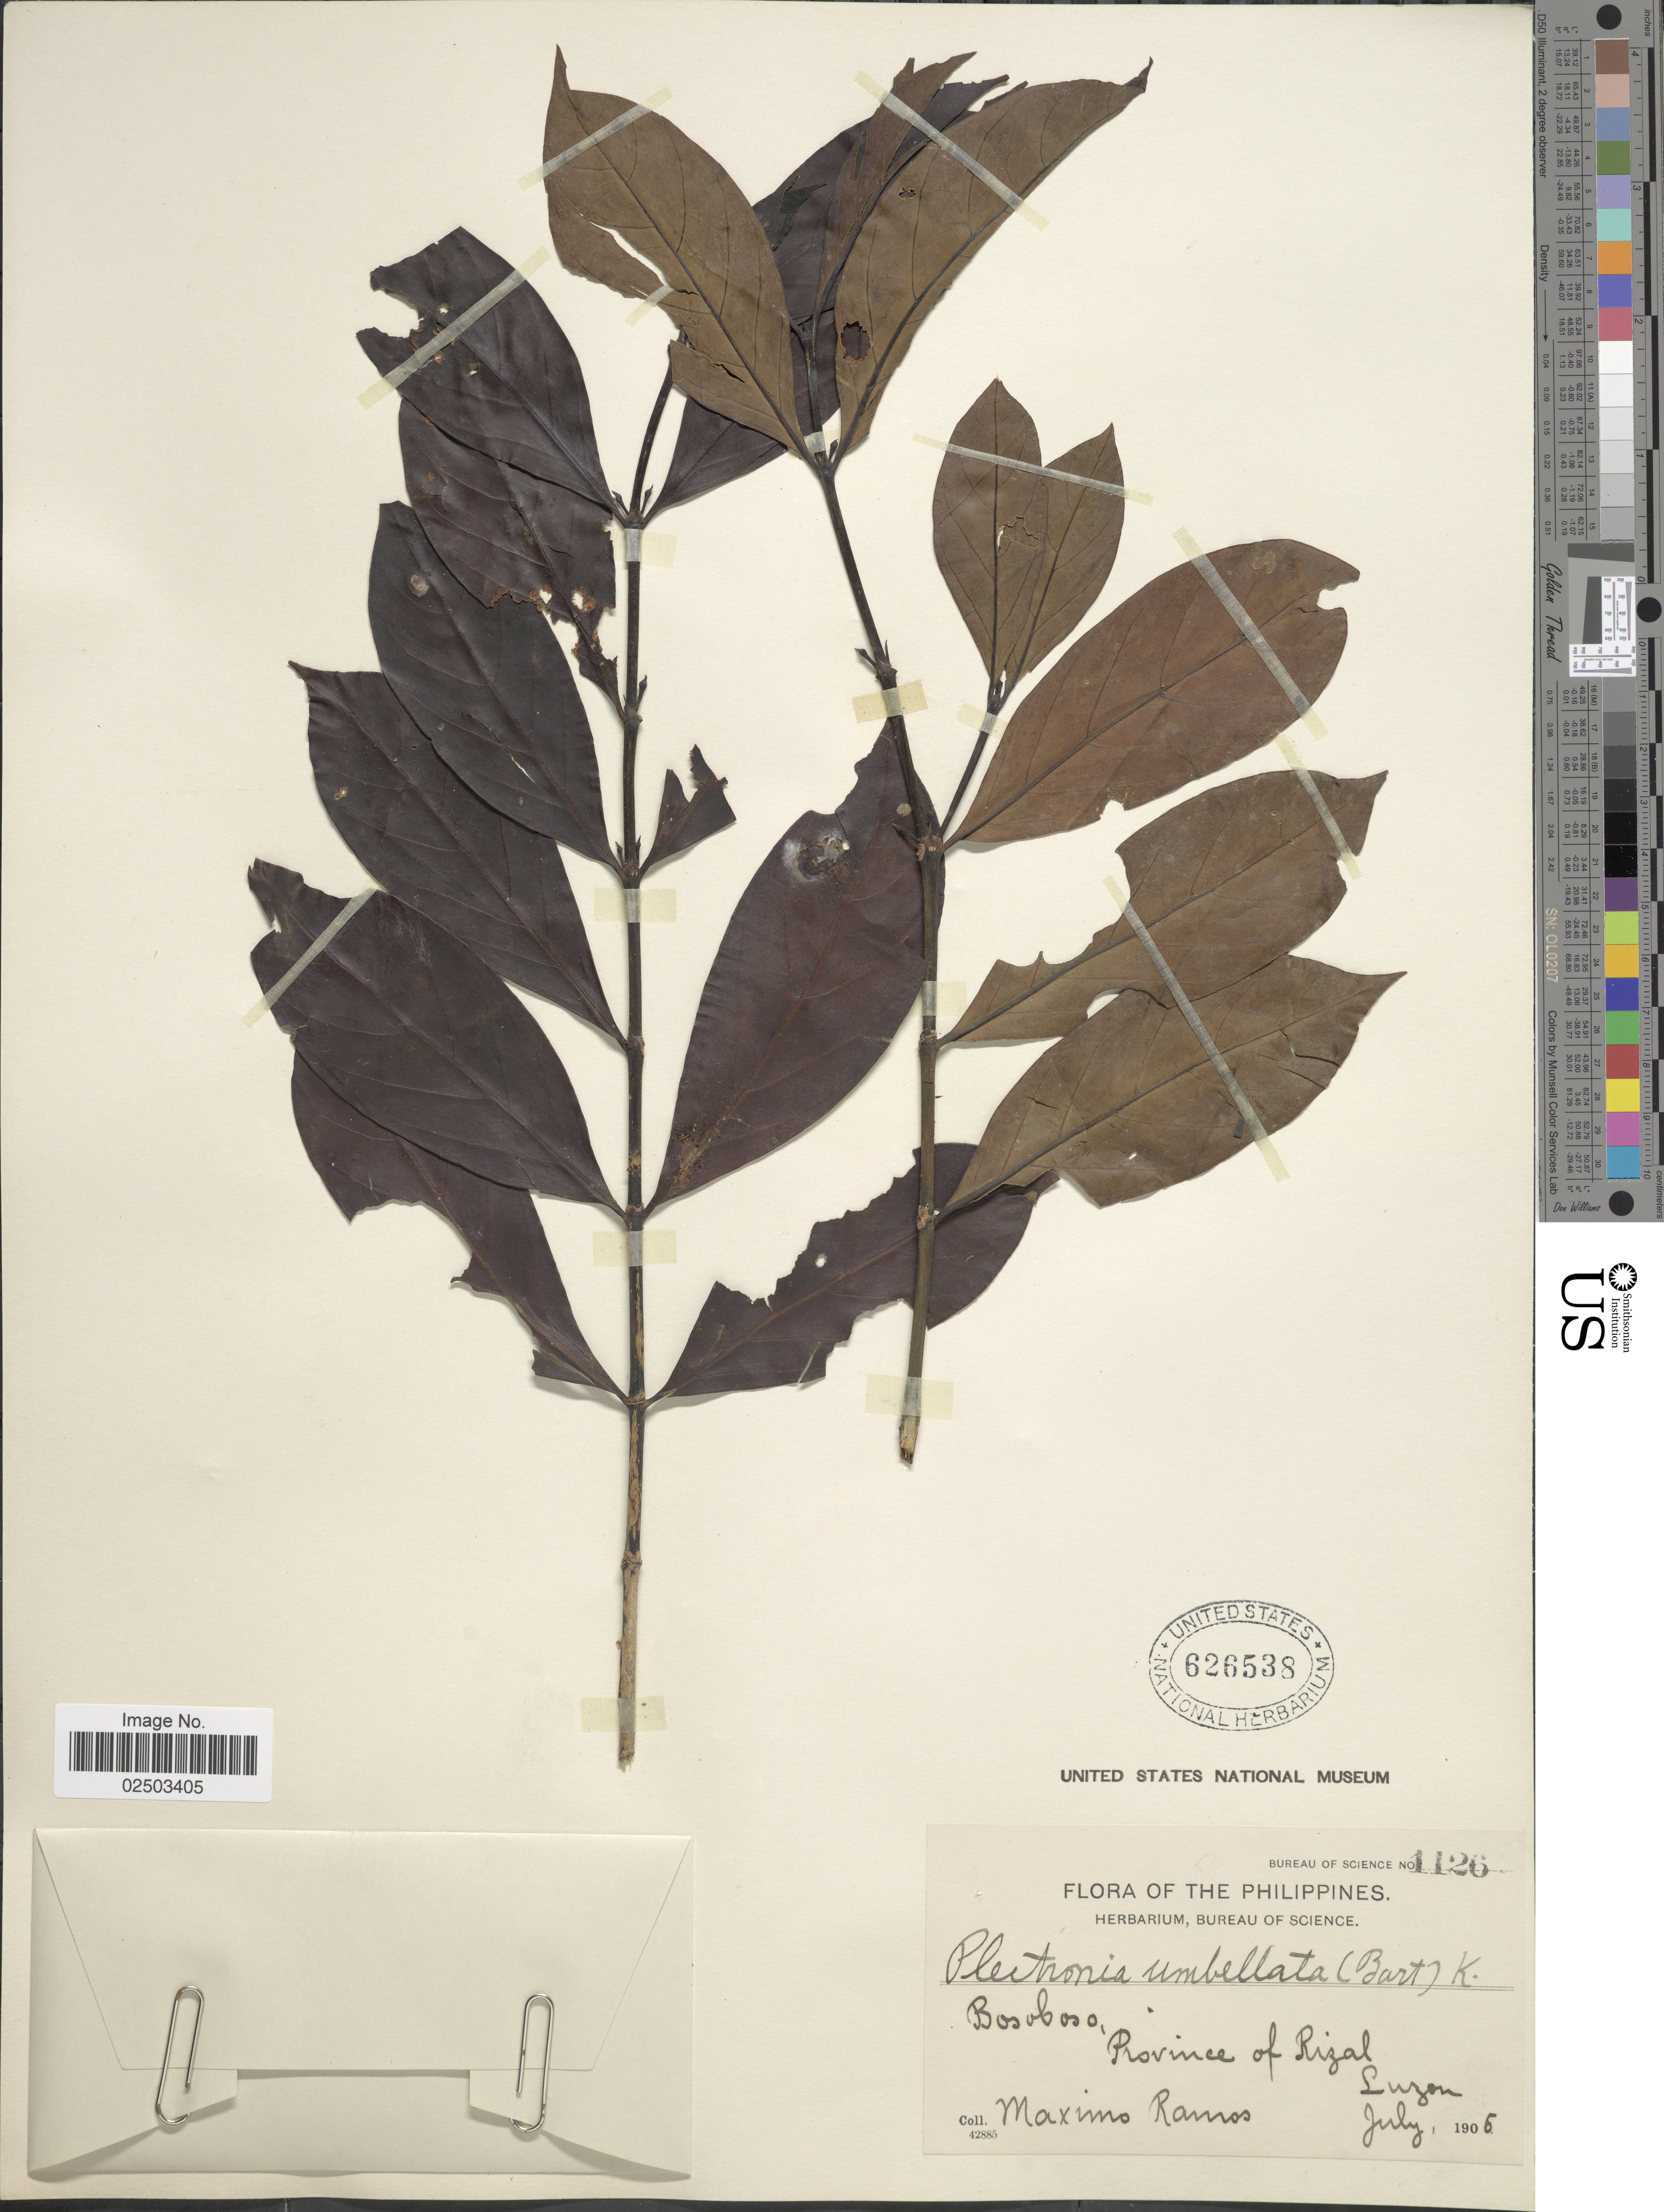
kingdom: Plantae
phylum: Tracheophyta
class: Magnoliopsida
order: Gentianales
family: Rubiaceae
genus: Canthium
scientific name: Canthium gynochthodes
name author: Baill.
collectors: M. Ramos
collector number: Bureau of Science 1126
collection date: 1905-07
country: Philippines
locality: Province of Rizal, Bosoboso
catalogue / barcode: US 626538